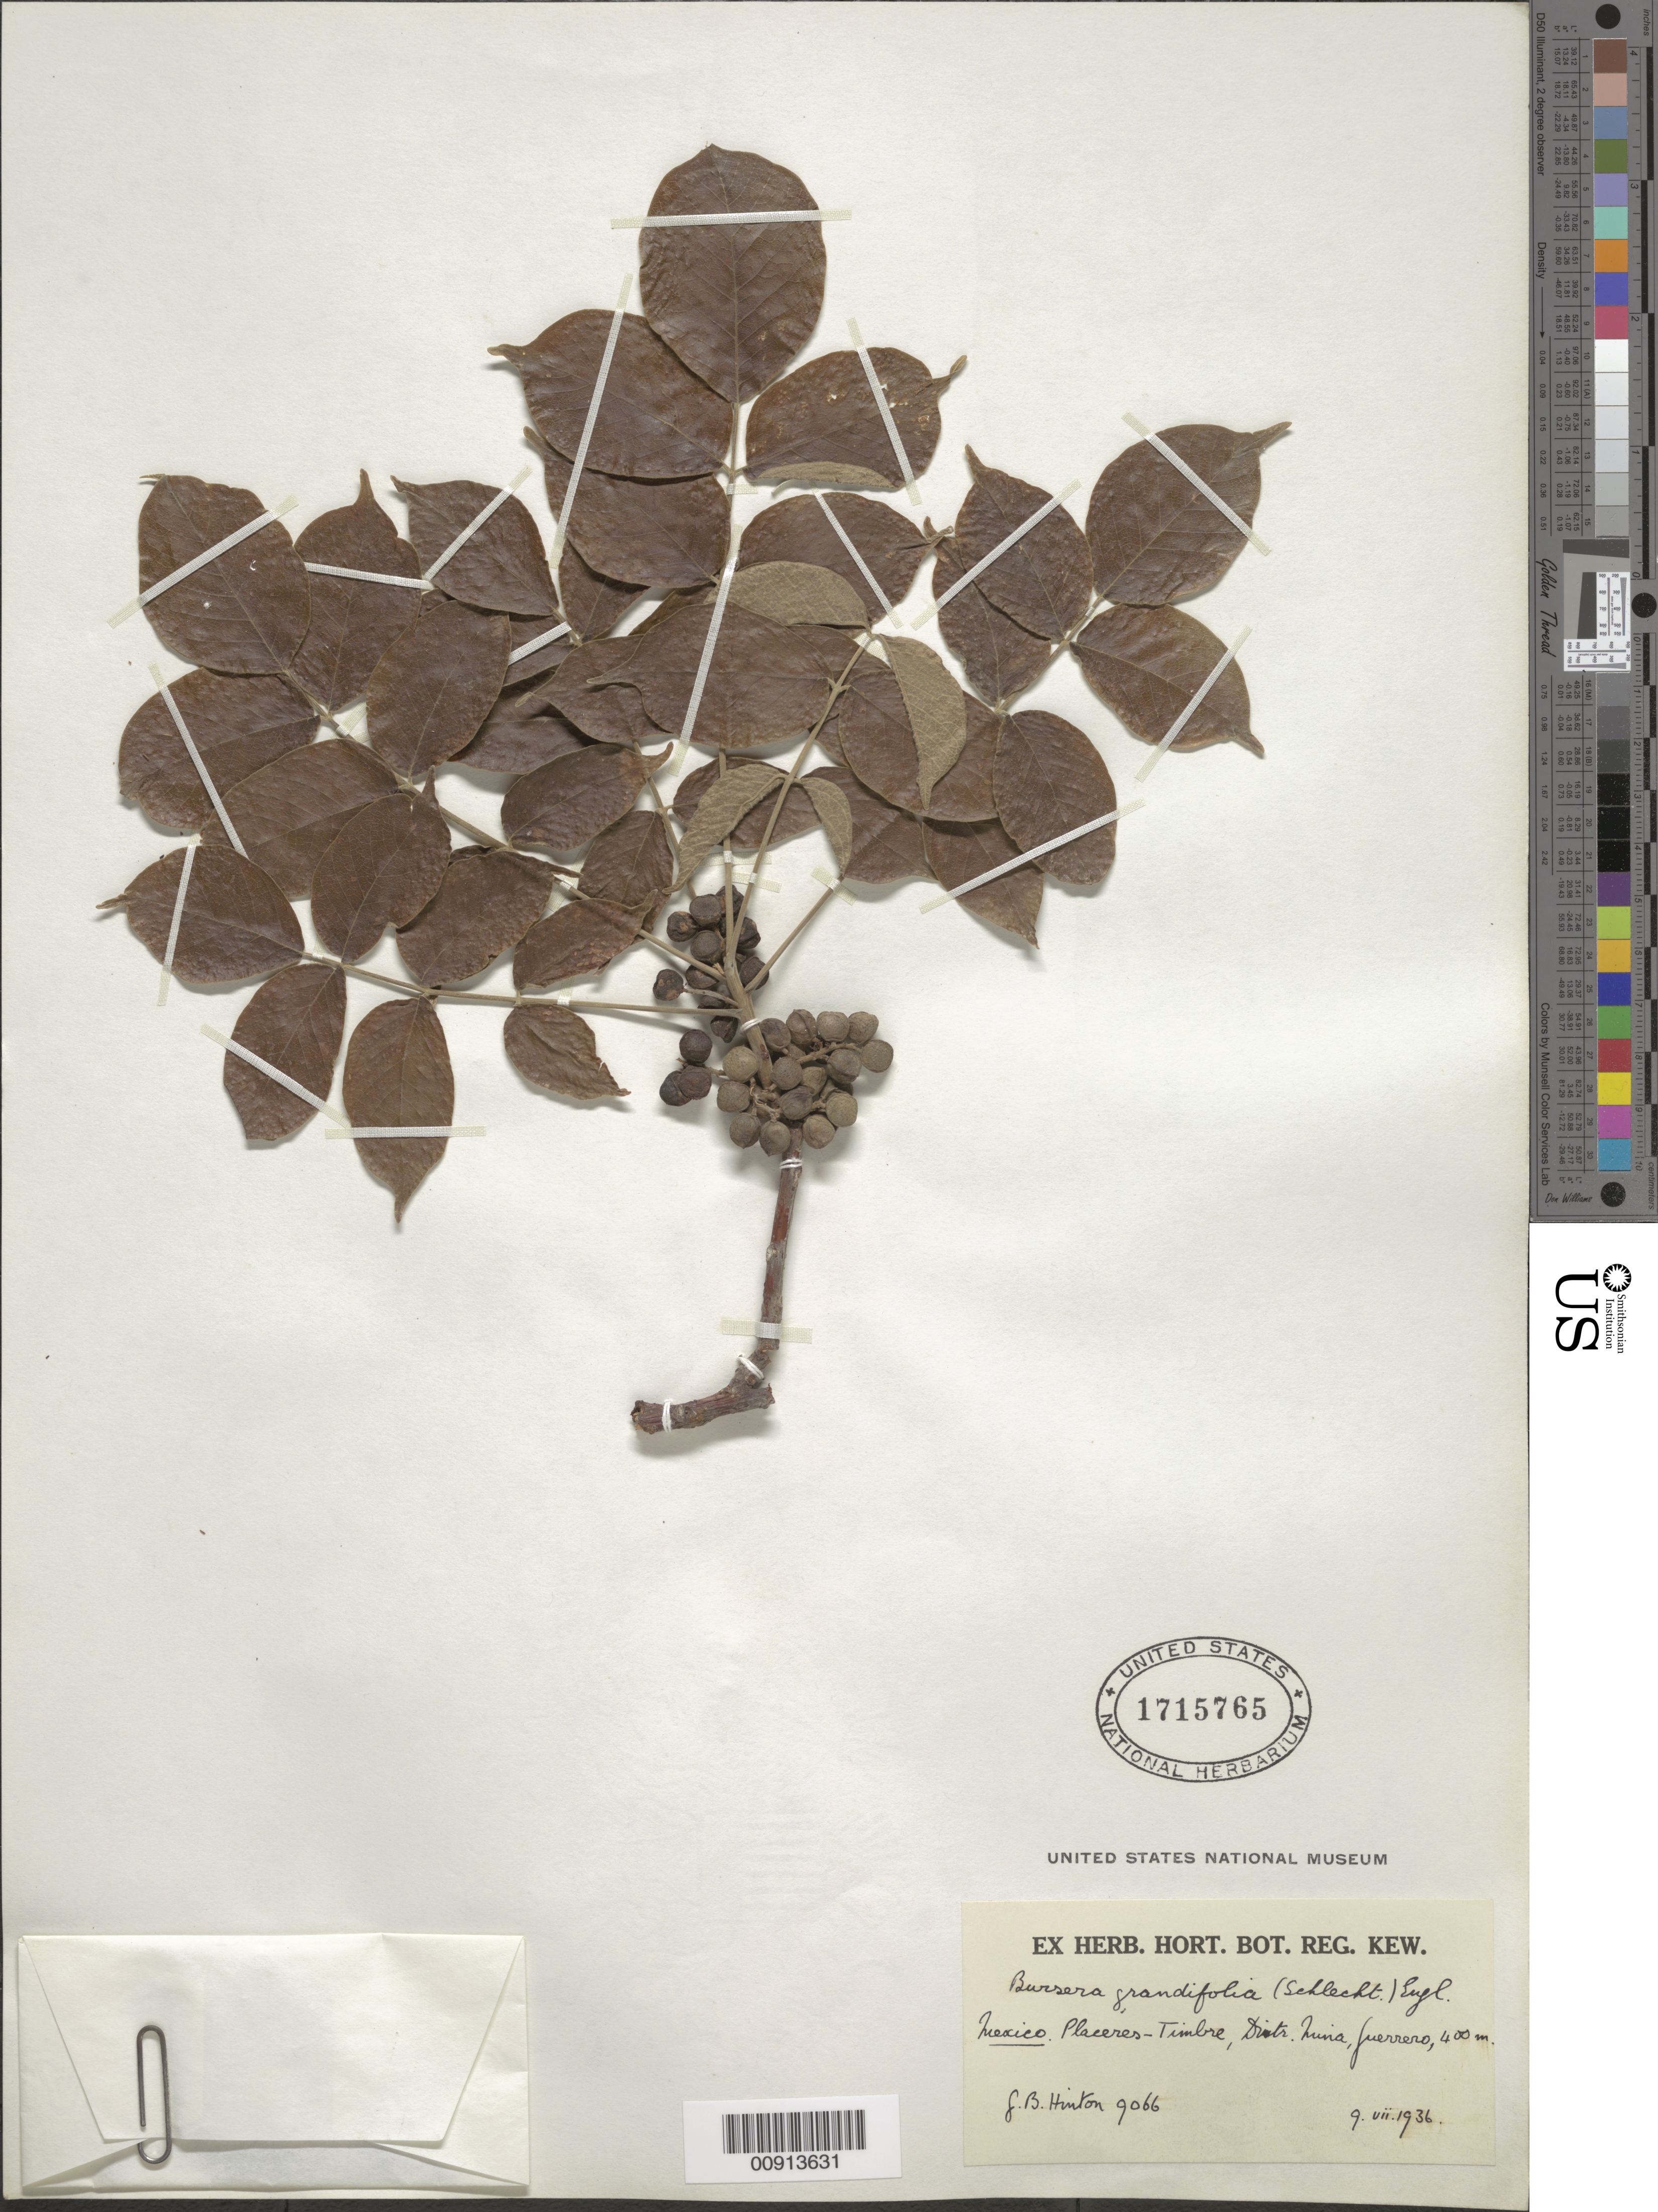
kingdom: Plantae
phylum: Tracheophyta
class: Magnoliopsida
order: Sapindales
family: Burseraceae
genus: Bursera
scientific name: Bursera grandifolia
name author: (Schltdl.) Engl.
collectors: G. B. Hinton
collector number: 9066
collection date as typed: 09 Jul 1936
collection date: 1936-07-09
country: Mexico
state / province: Guerrero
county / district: Mina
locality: Placeres - Timbre, Distr. Mina, Guerrero.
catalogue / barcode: US 1715765